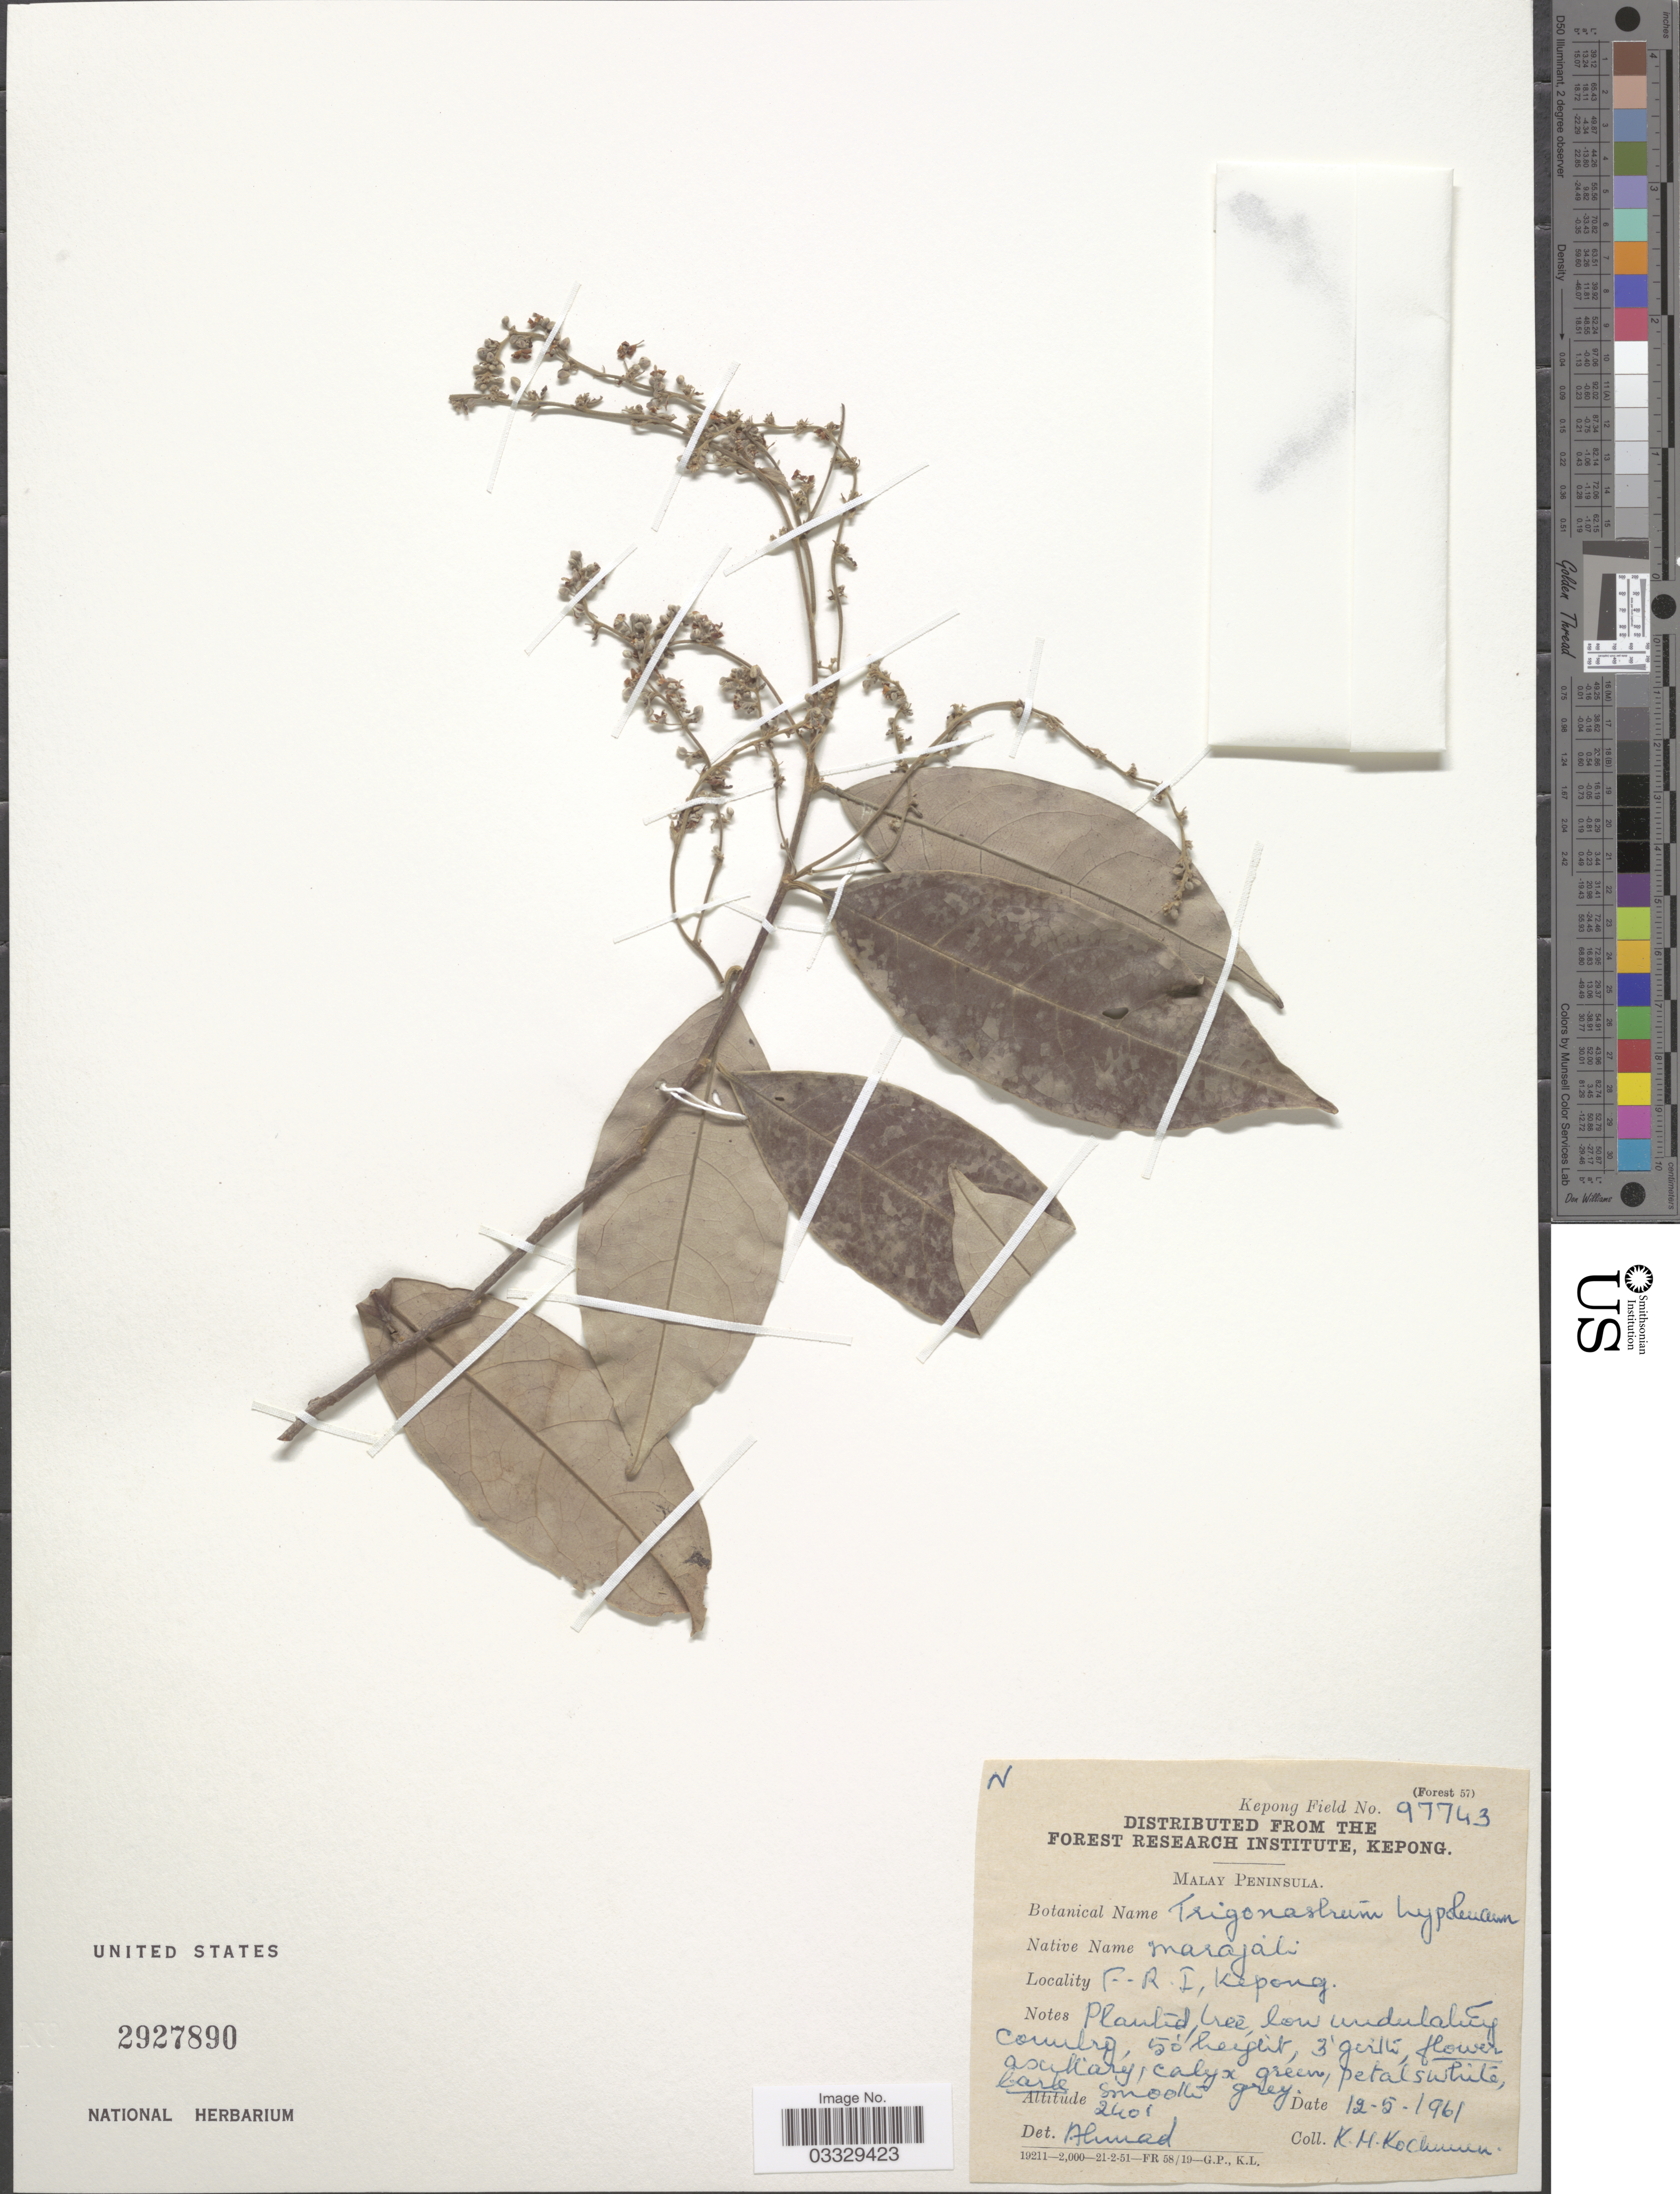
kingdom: Plantae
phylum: Tracheophyta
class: Magnoliopsida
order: Malpighiales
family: Trigoniaceae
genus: Trigoniastrum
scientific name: Trigoniastrum hypoleucum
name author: Miq.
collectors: K. Kochummen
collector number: Kepong Field 97743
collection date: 1961-05-12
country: Malaysia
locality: Malay Peninsula. F.R.I., Kepong.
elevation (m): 73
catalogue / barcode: US 2927890